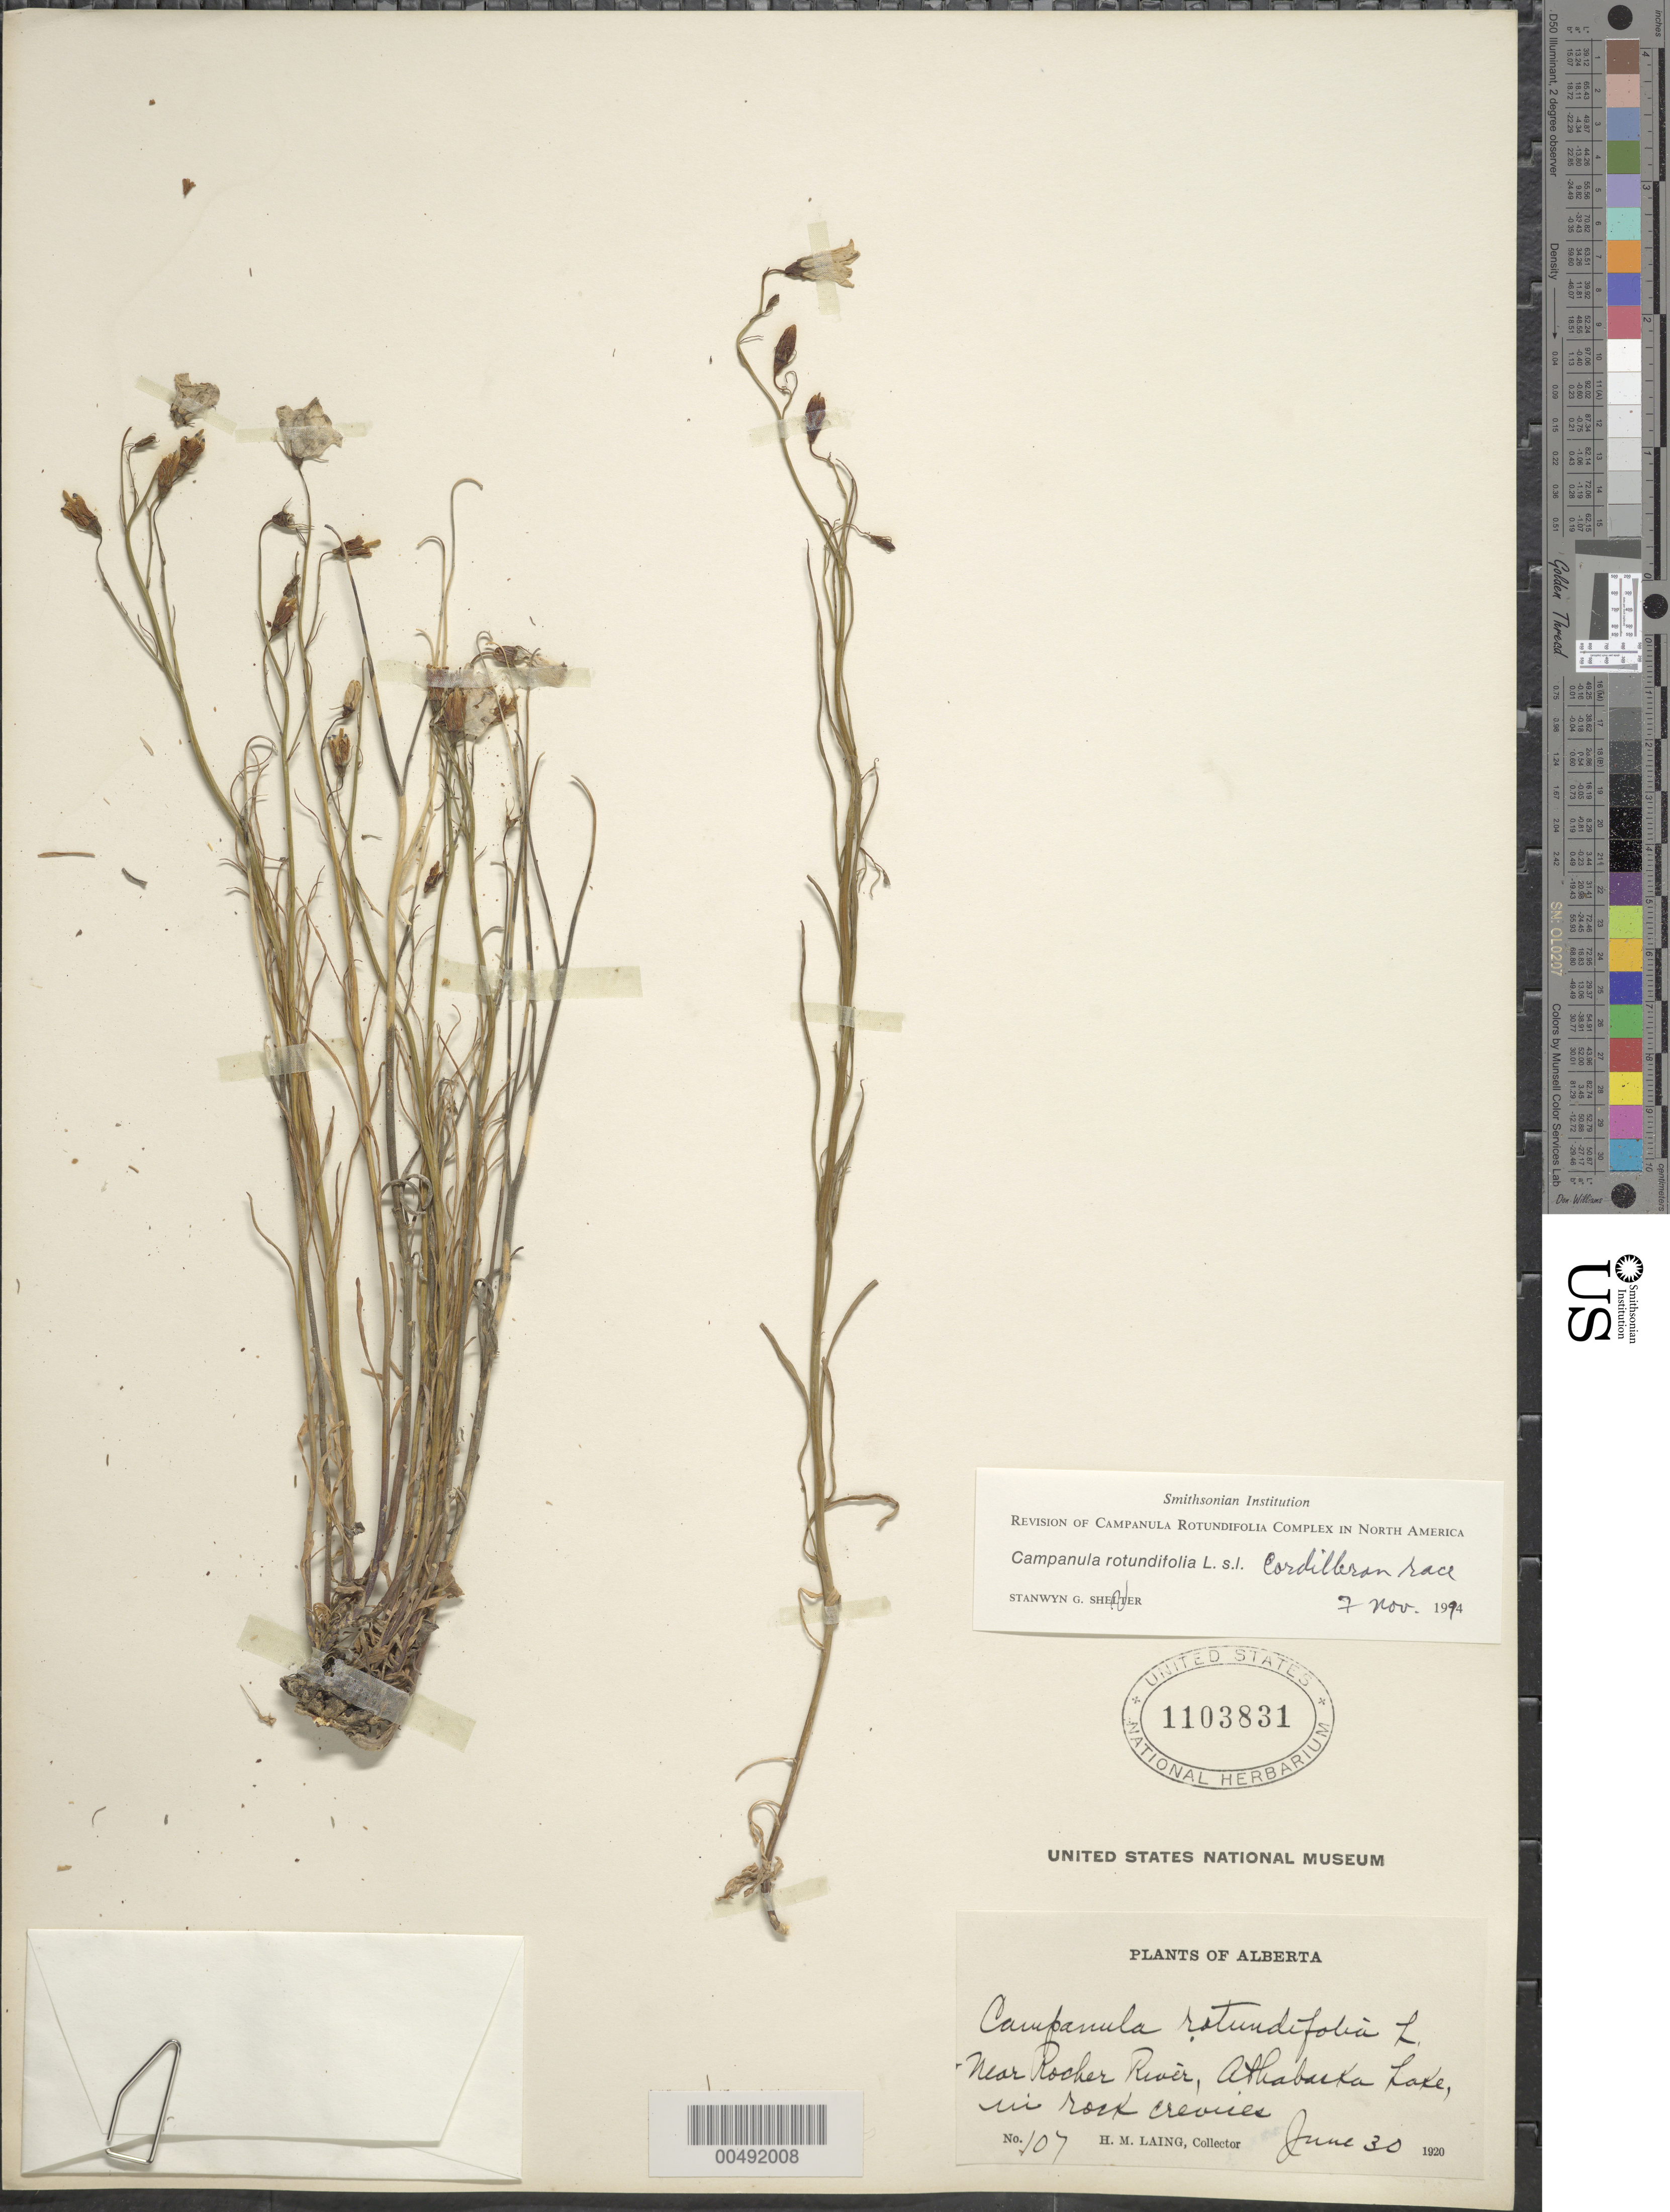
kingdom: Plantae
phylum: Tracheophyta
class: Magnoliopsida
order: Asterales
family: Campanulaceae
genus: Campanula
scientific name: Campanula rotundifolia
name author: L.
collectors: H. Laing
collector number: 107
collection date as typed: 30 Jun 1920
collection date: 1920-06-30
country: Canada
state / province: Alberta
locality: Athabaska Lake, near Rocher River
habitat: in rock crevices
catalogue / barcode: US 1103831